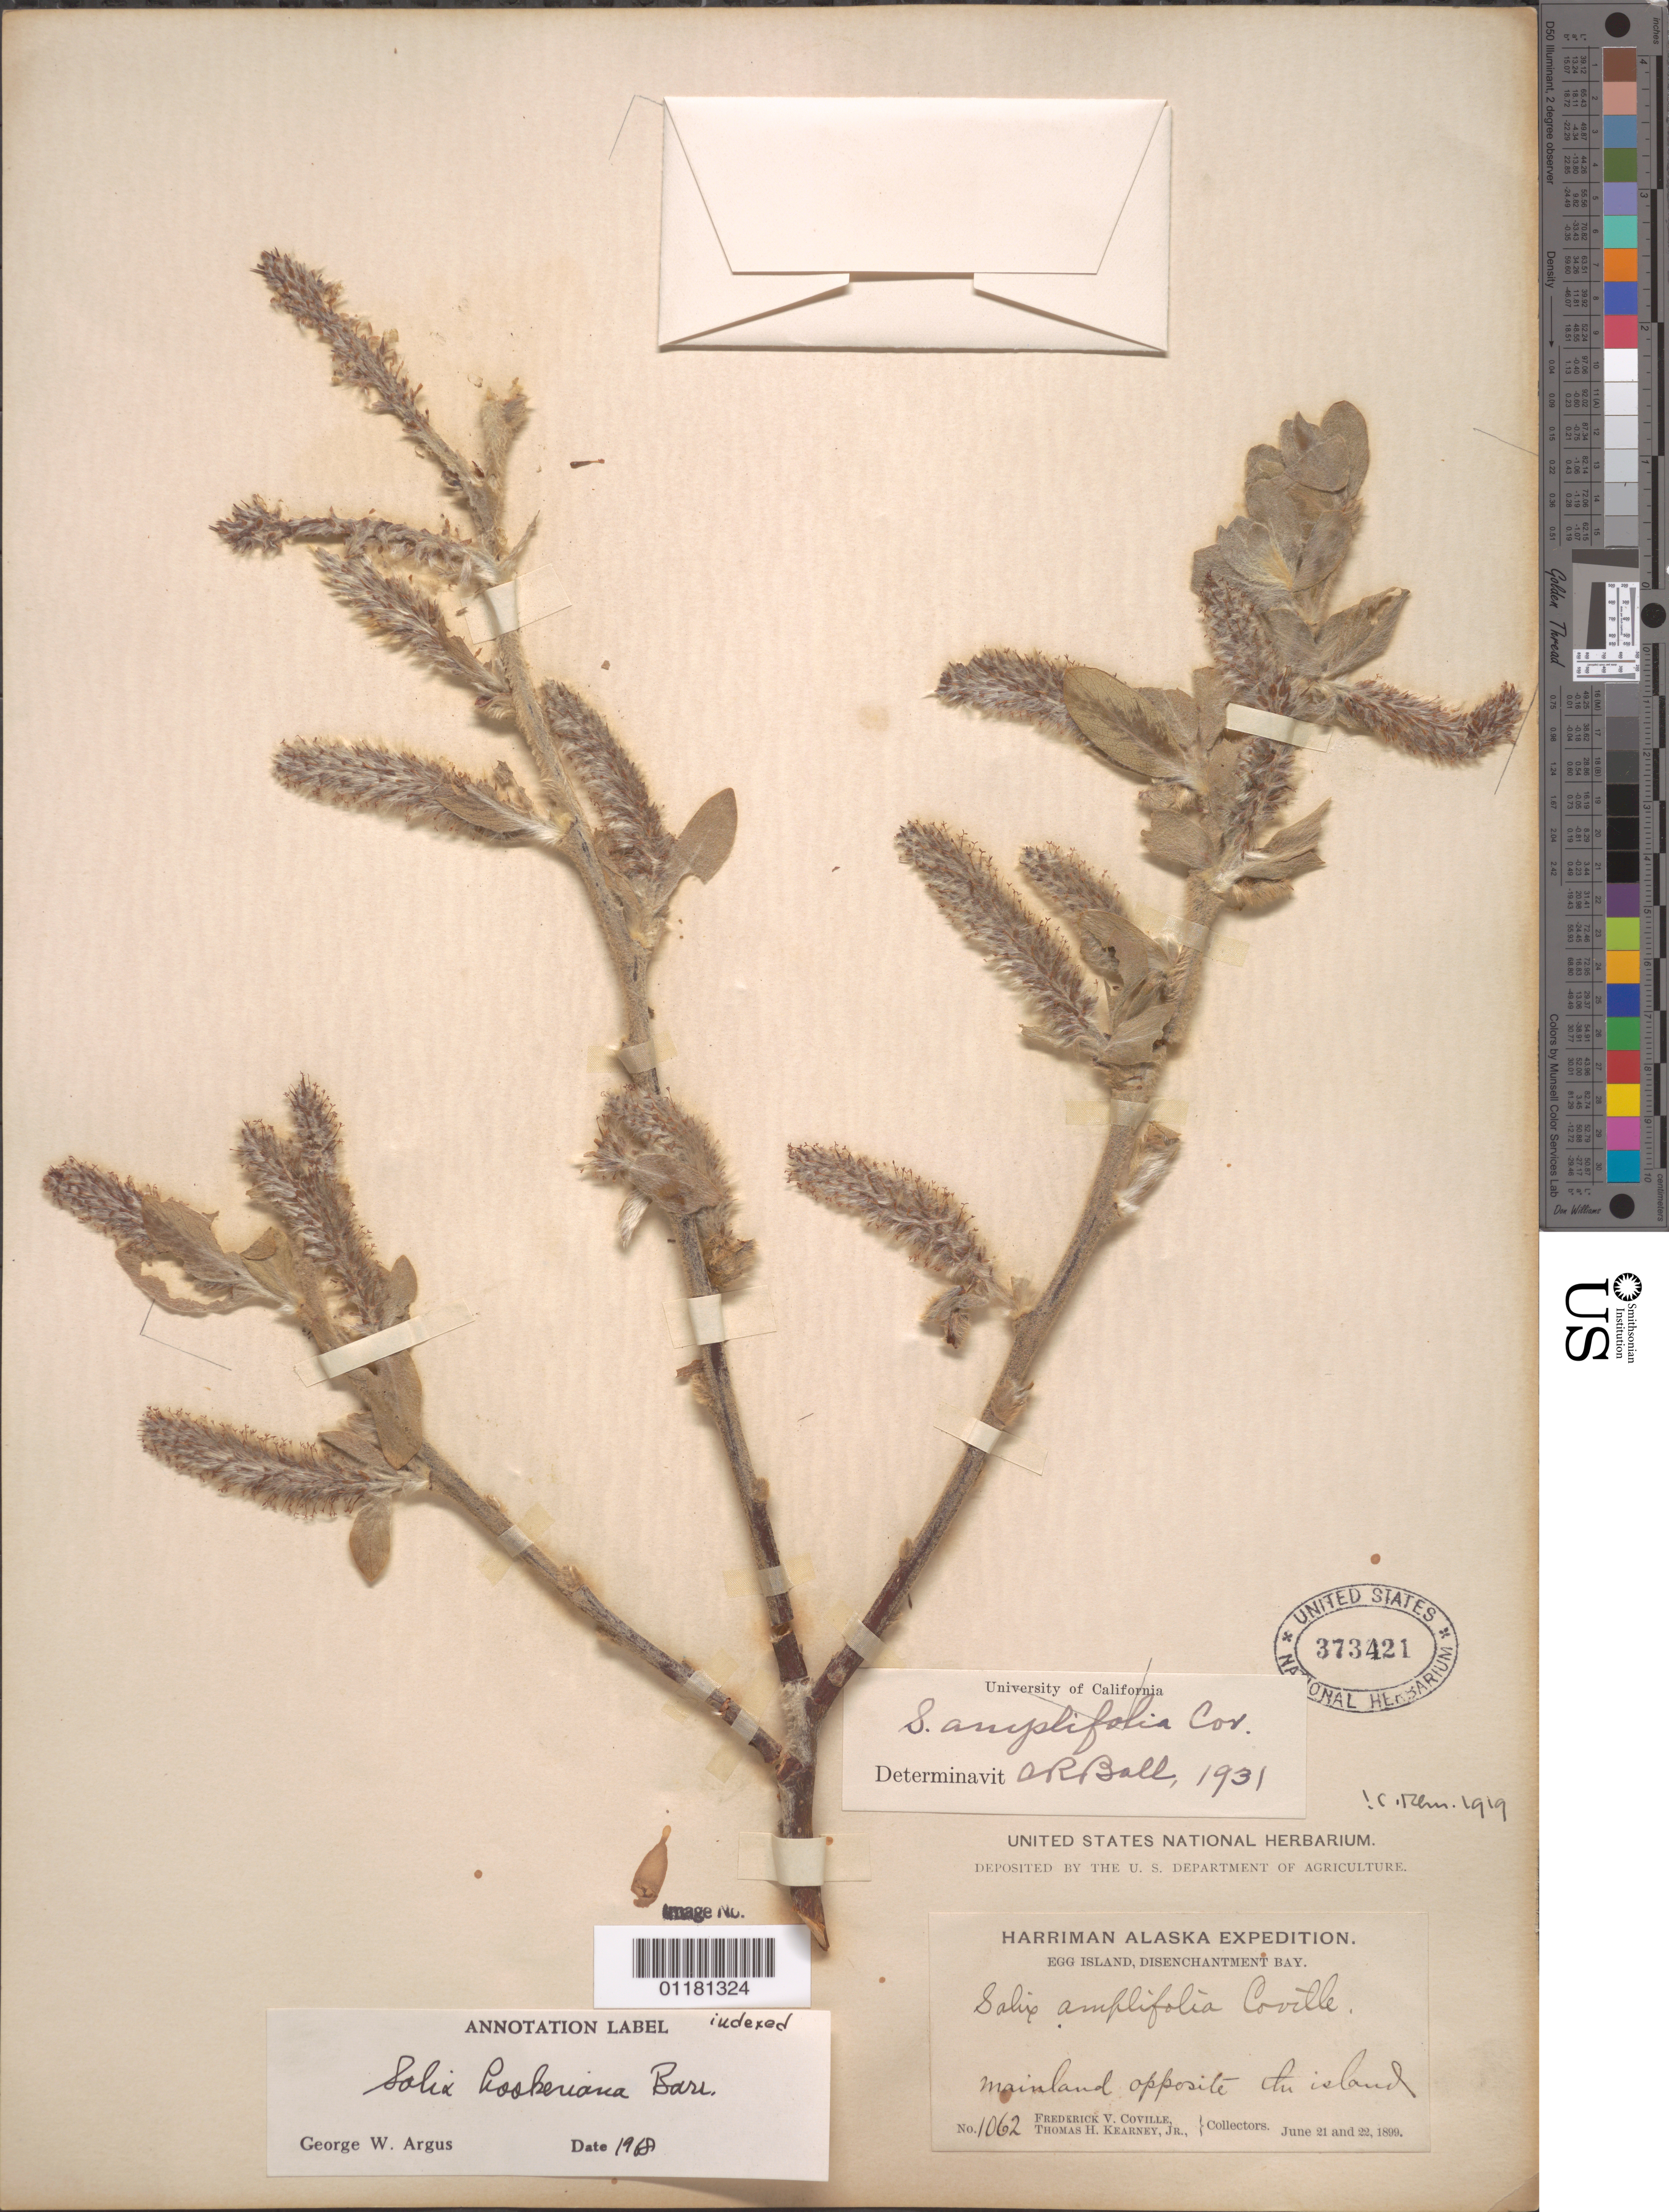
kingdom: Plantae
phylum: Tracheophyta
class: Magnoliopsida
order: Malpighiales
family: Salicaceae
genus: Salix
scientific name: Salix hookeriana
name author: Barratt ex Hook.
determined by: Argus, G. W.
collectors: F. V. Coville & T. H. Kearney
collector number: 1062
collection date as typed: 21 Jun 1899 and 22 Jun 1899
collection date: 1899-06-21,1899-06-22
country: United States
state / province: Alaska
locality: Egg Island, Disenchantment Bay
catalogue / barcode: US 373421